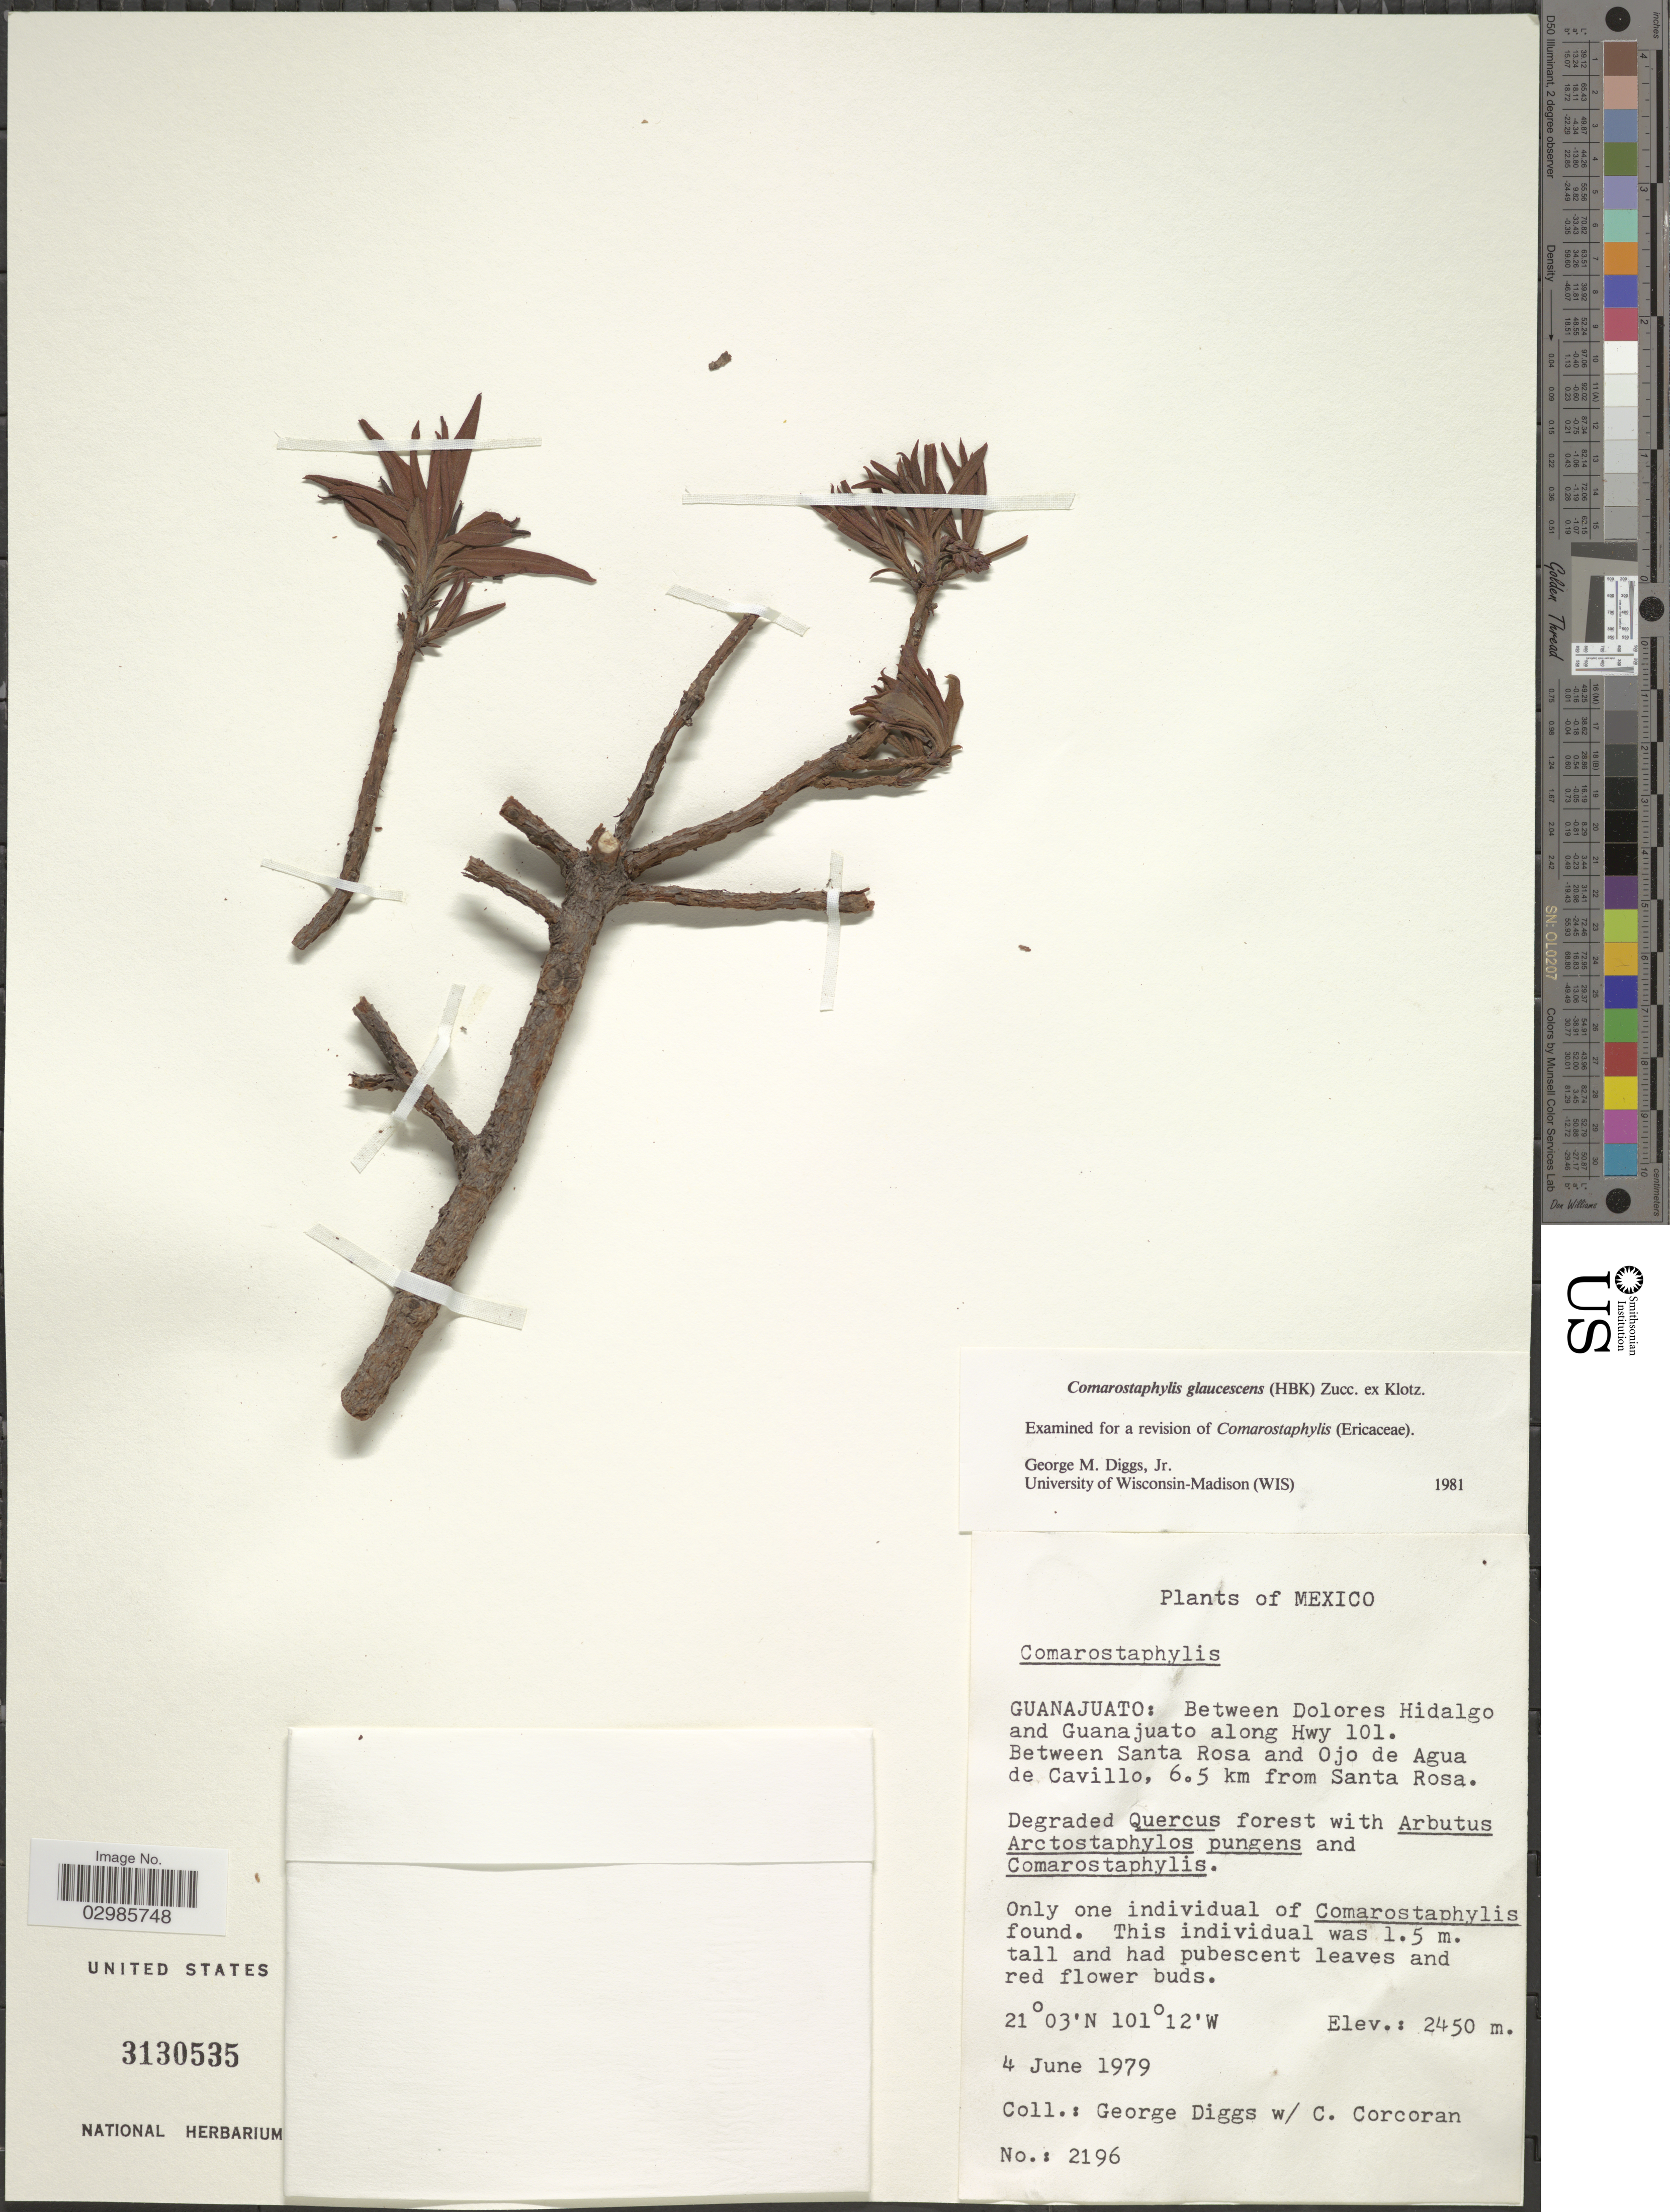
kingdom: Plantae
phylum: Tracheophyta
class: Magnoliopsida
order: Ericales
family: Ericaceae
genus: Comarostaphylis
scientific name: Comarostaphylis glaucescens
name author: (Kunth) Zucc. ex Klotzsch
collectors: G. Diggs & C. Corcoran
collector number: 2450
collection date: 1979-06-04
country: Mexico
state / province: Guanajuato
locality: Between Dolores Hidalgo and Guanajuato along Hwy 101, Between Santa Rosa and Ojo de Agua de Cavillo, 6.5 km from Santa Rosa.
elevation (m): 2450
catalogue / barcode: US 3130535